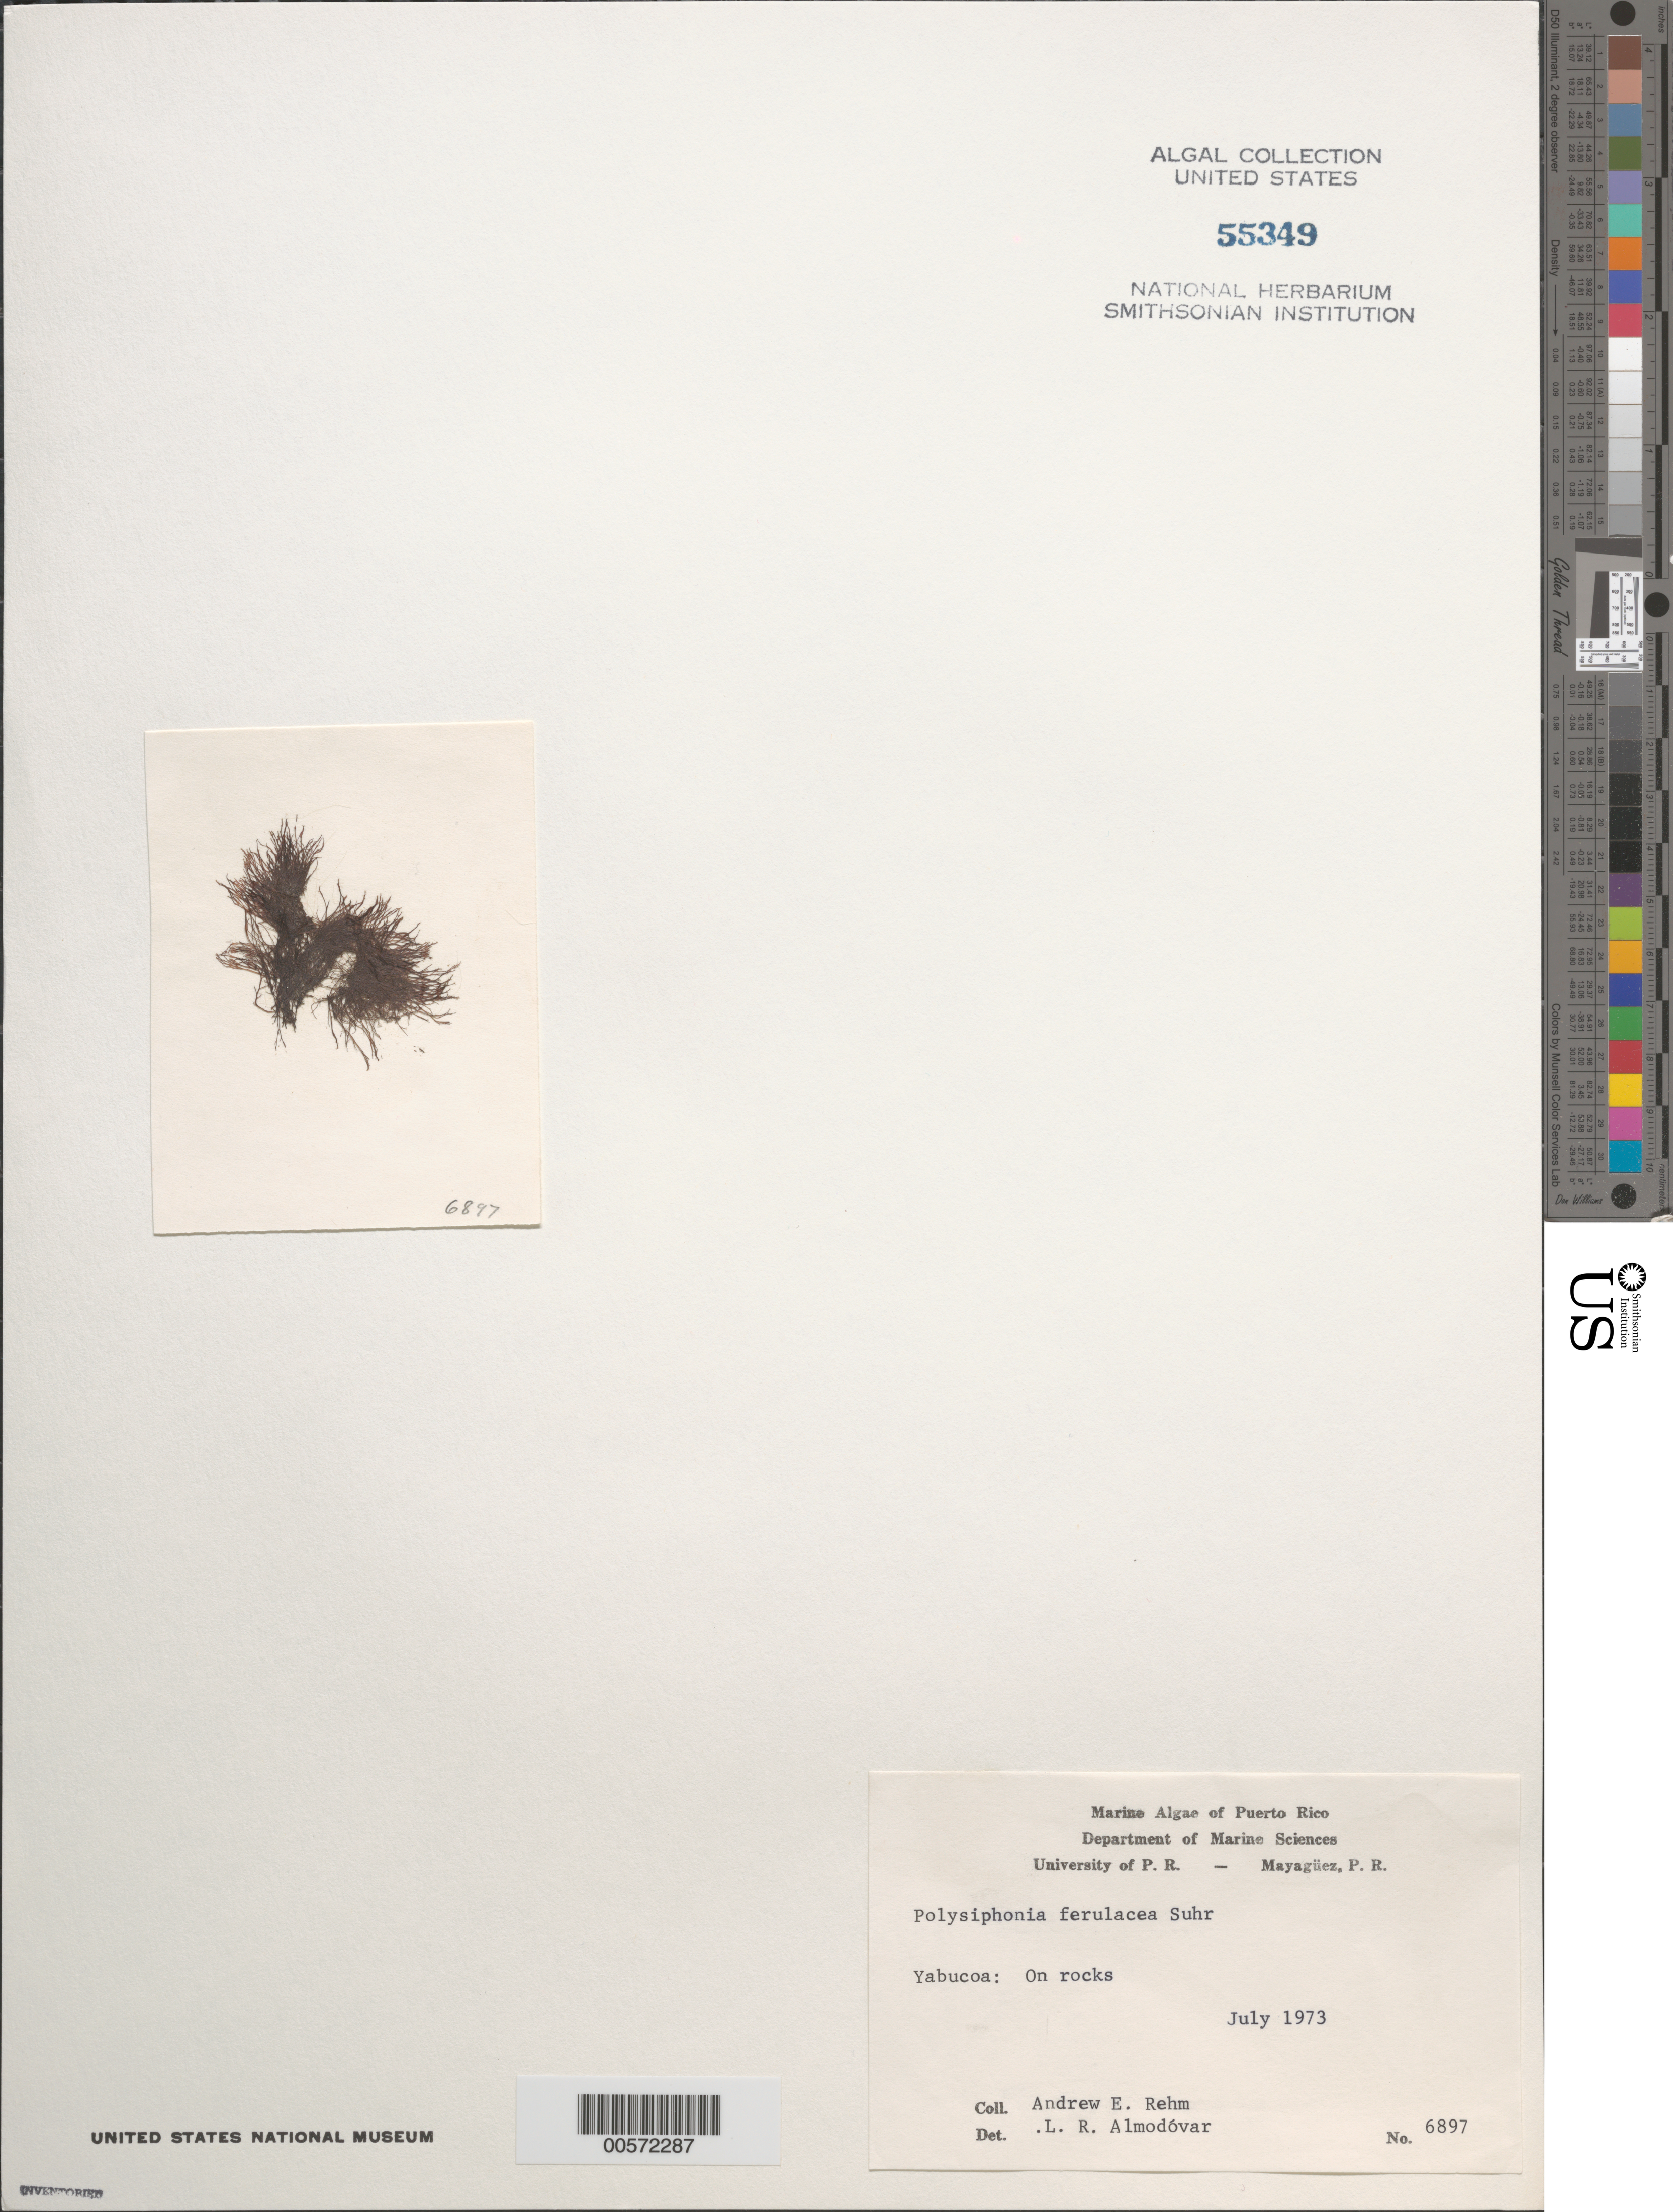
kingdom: Plantae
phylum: Rhodophyta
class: Florideophyceae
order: Ceramiales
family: Rhodomelaceae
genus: Melanothamnus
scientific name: Melanothamnus ferulaceus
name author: (Suhr ex J. Agardh) Diaz-Tapia & Maggs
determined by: Algae name updating Project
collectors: A. Rehm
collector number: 6897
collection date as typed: Jul 1973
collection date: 1973-07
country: Puerto Rico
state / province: Yabucoa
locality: Yabucoa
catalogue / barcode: US 55349